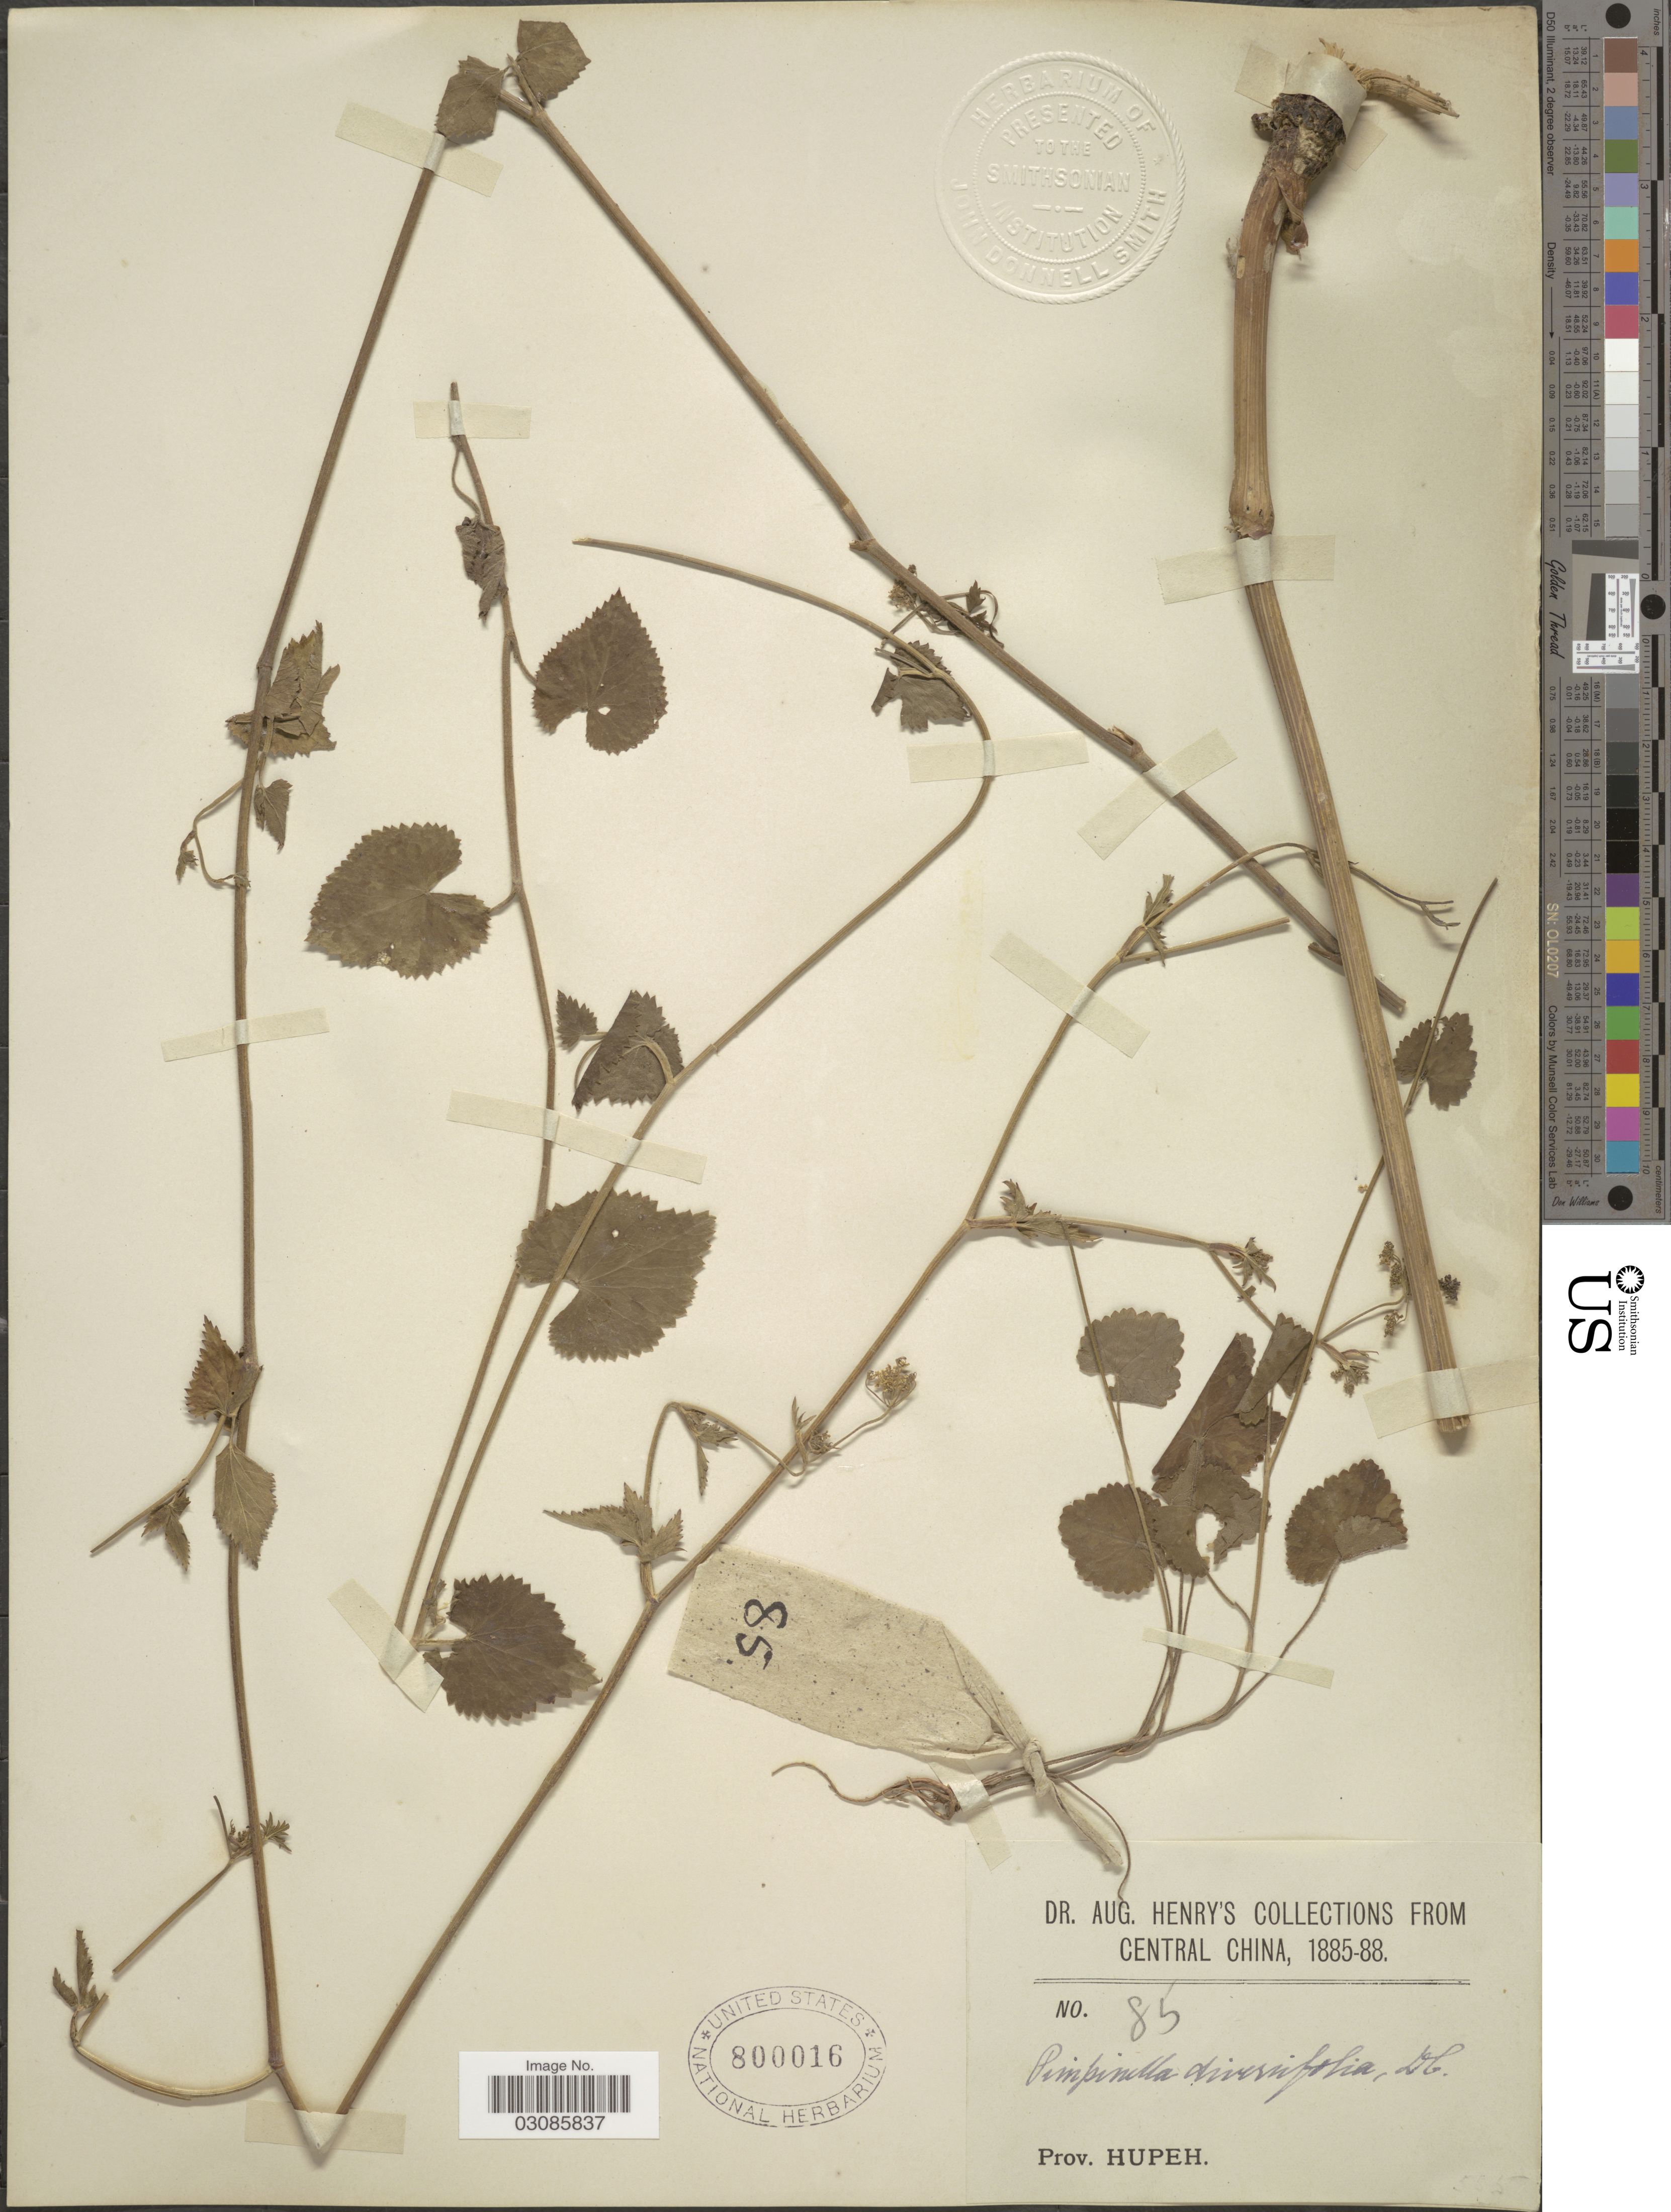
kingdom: Plantae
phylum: Tracheophyta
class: Magnoliopsida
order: Apiales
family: Apiaceae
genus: Pimpinella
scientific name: Pimpinella diversifolia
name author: DC.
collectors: A. Henry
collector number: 85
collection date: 1885/1888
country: China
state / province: Hubei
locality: Central China. Prov. Hupeh.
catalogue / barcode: US 800016